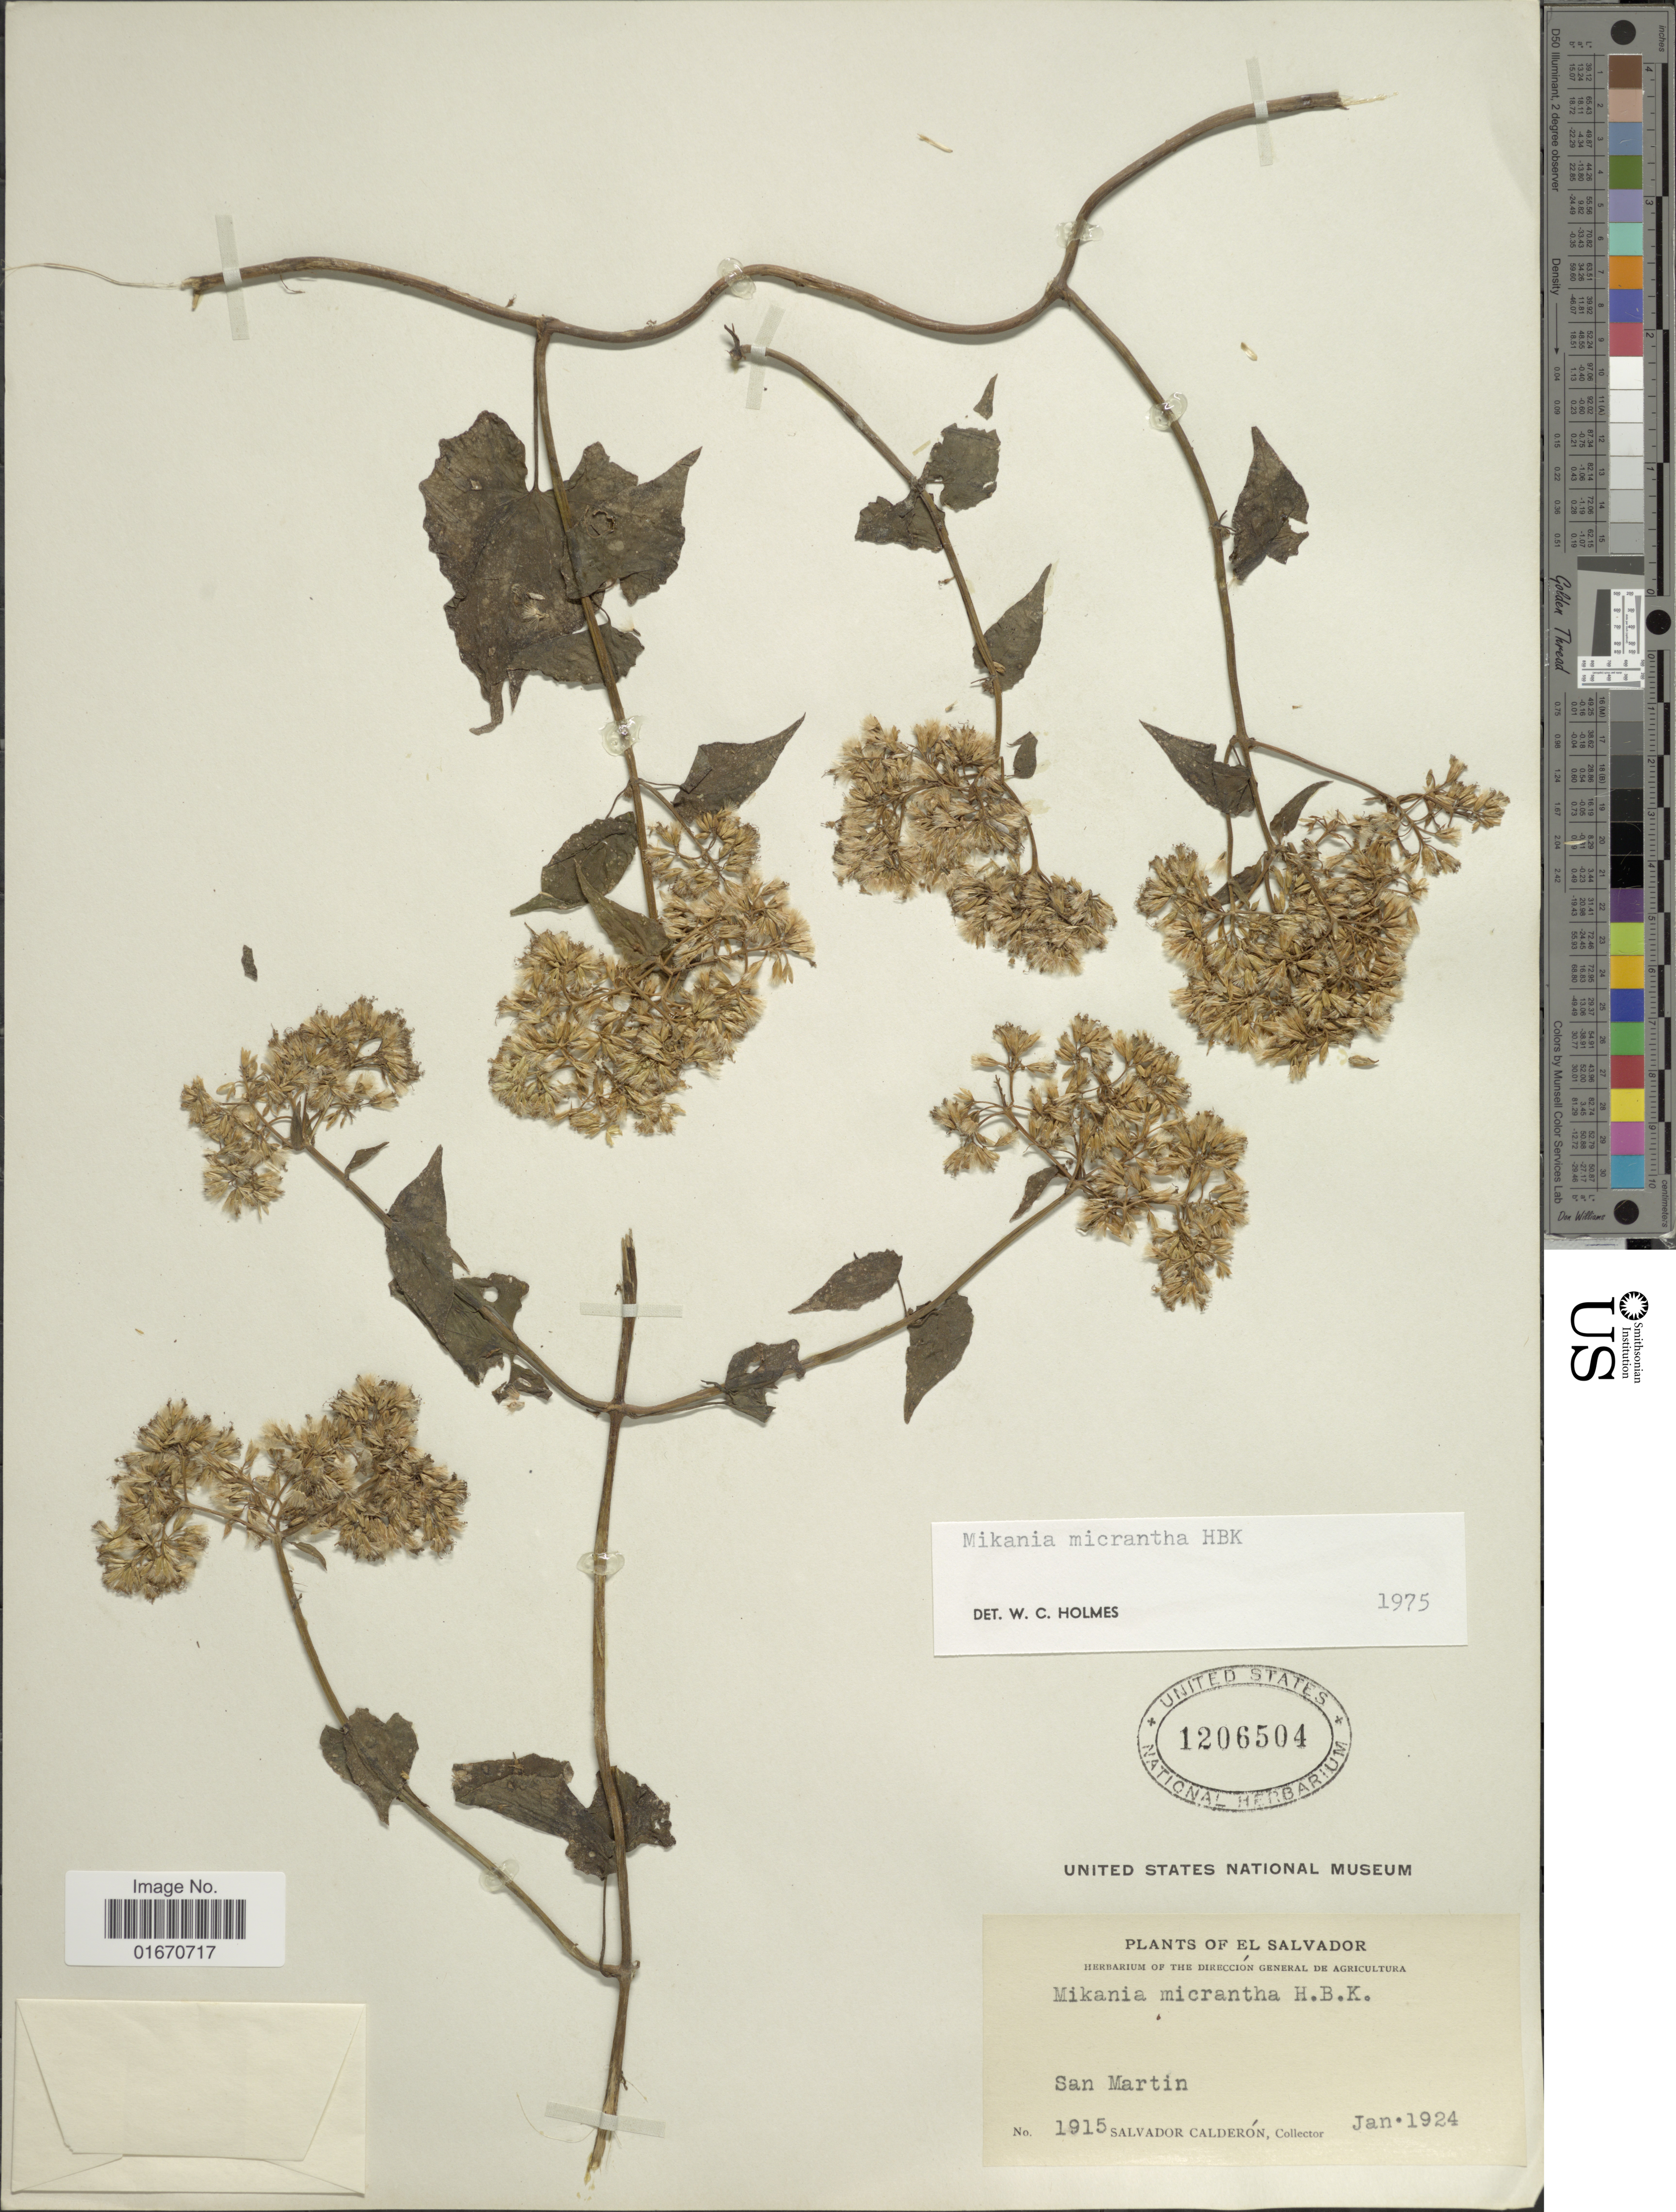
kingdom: Plantae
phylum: Tracheophyta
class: Magnoliopsida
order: Asterales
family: Asteraceae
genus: Mikania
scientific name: Mikania micrantha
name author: Kunth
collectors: S. Calderón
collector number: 1915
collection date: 1924-01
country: El Salvador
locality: San Martin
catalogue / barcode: US 1206504